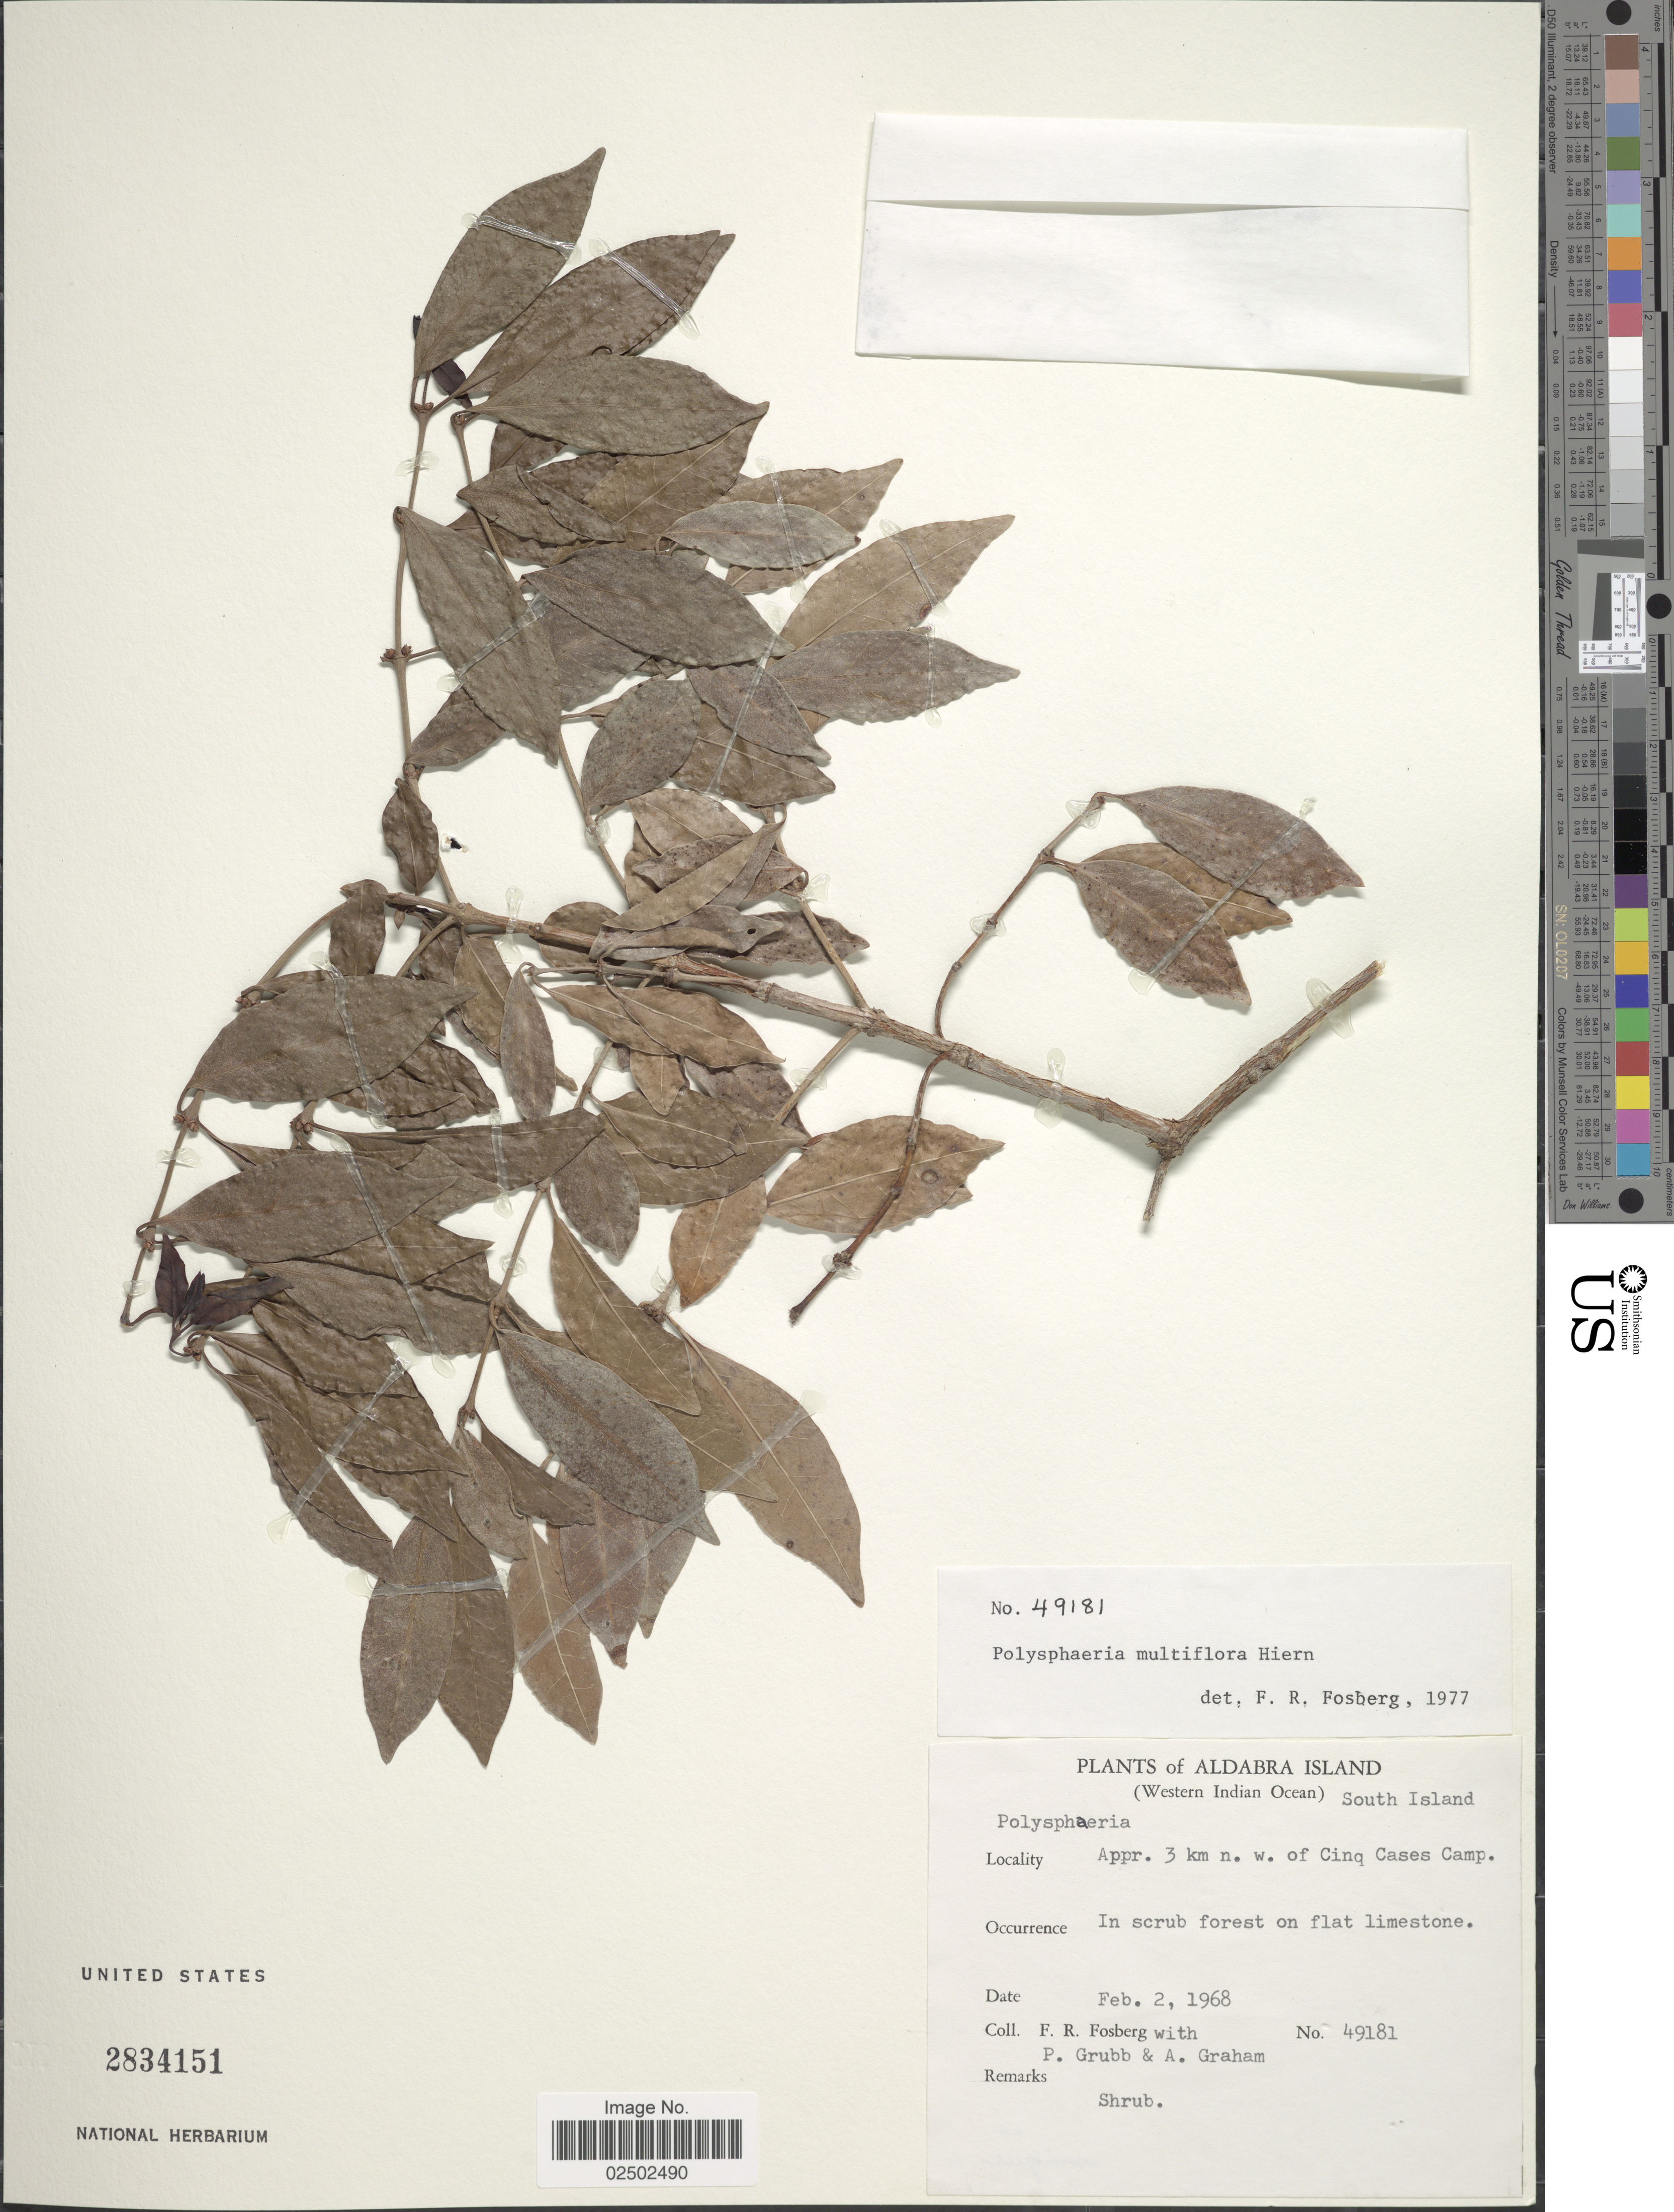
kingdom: Plantae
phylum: Tracheophyta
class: Magnoliopsida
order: Gentianales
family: Rubiaceae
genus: Polysphaeria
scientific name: Polysphaeria multiflora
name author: Hiern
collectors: F. R. Fosberg, P. J. Grubb & A. Graham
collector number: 49181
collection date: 1968-02-02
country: Seychelles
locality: Aldabra Island (Western Indian Ocean) South Island. Appr. 3 km. n.w. of Cinq Cases Camp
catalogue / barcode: US 2834151